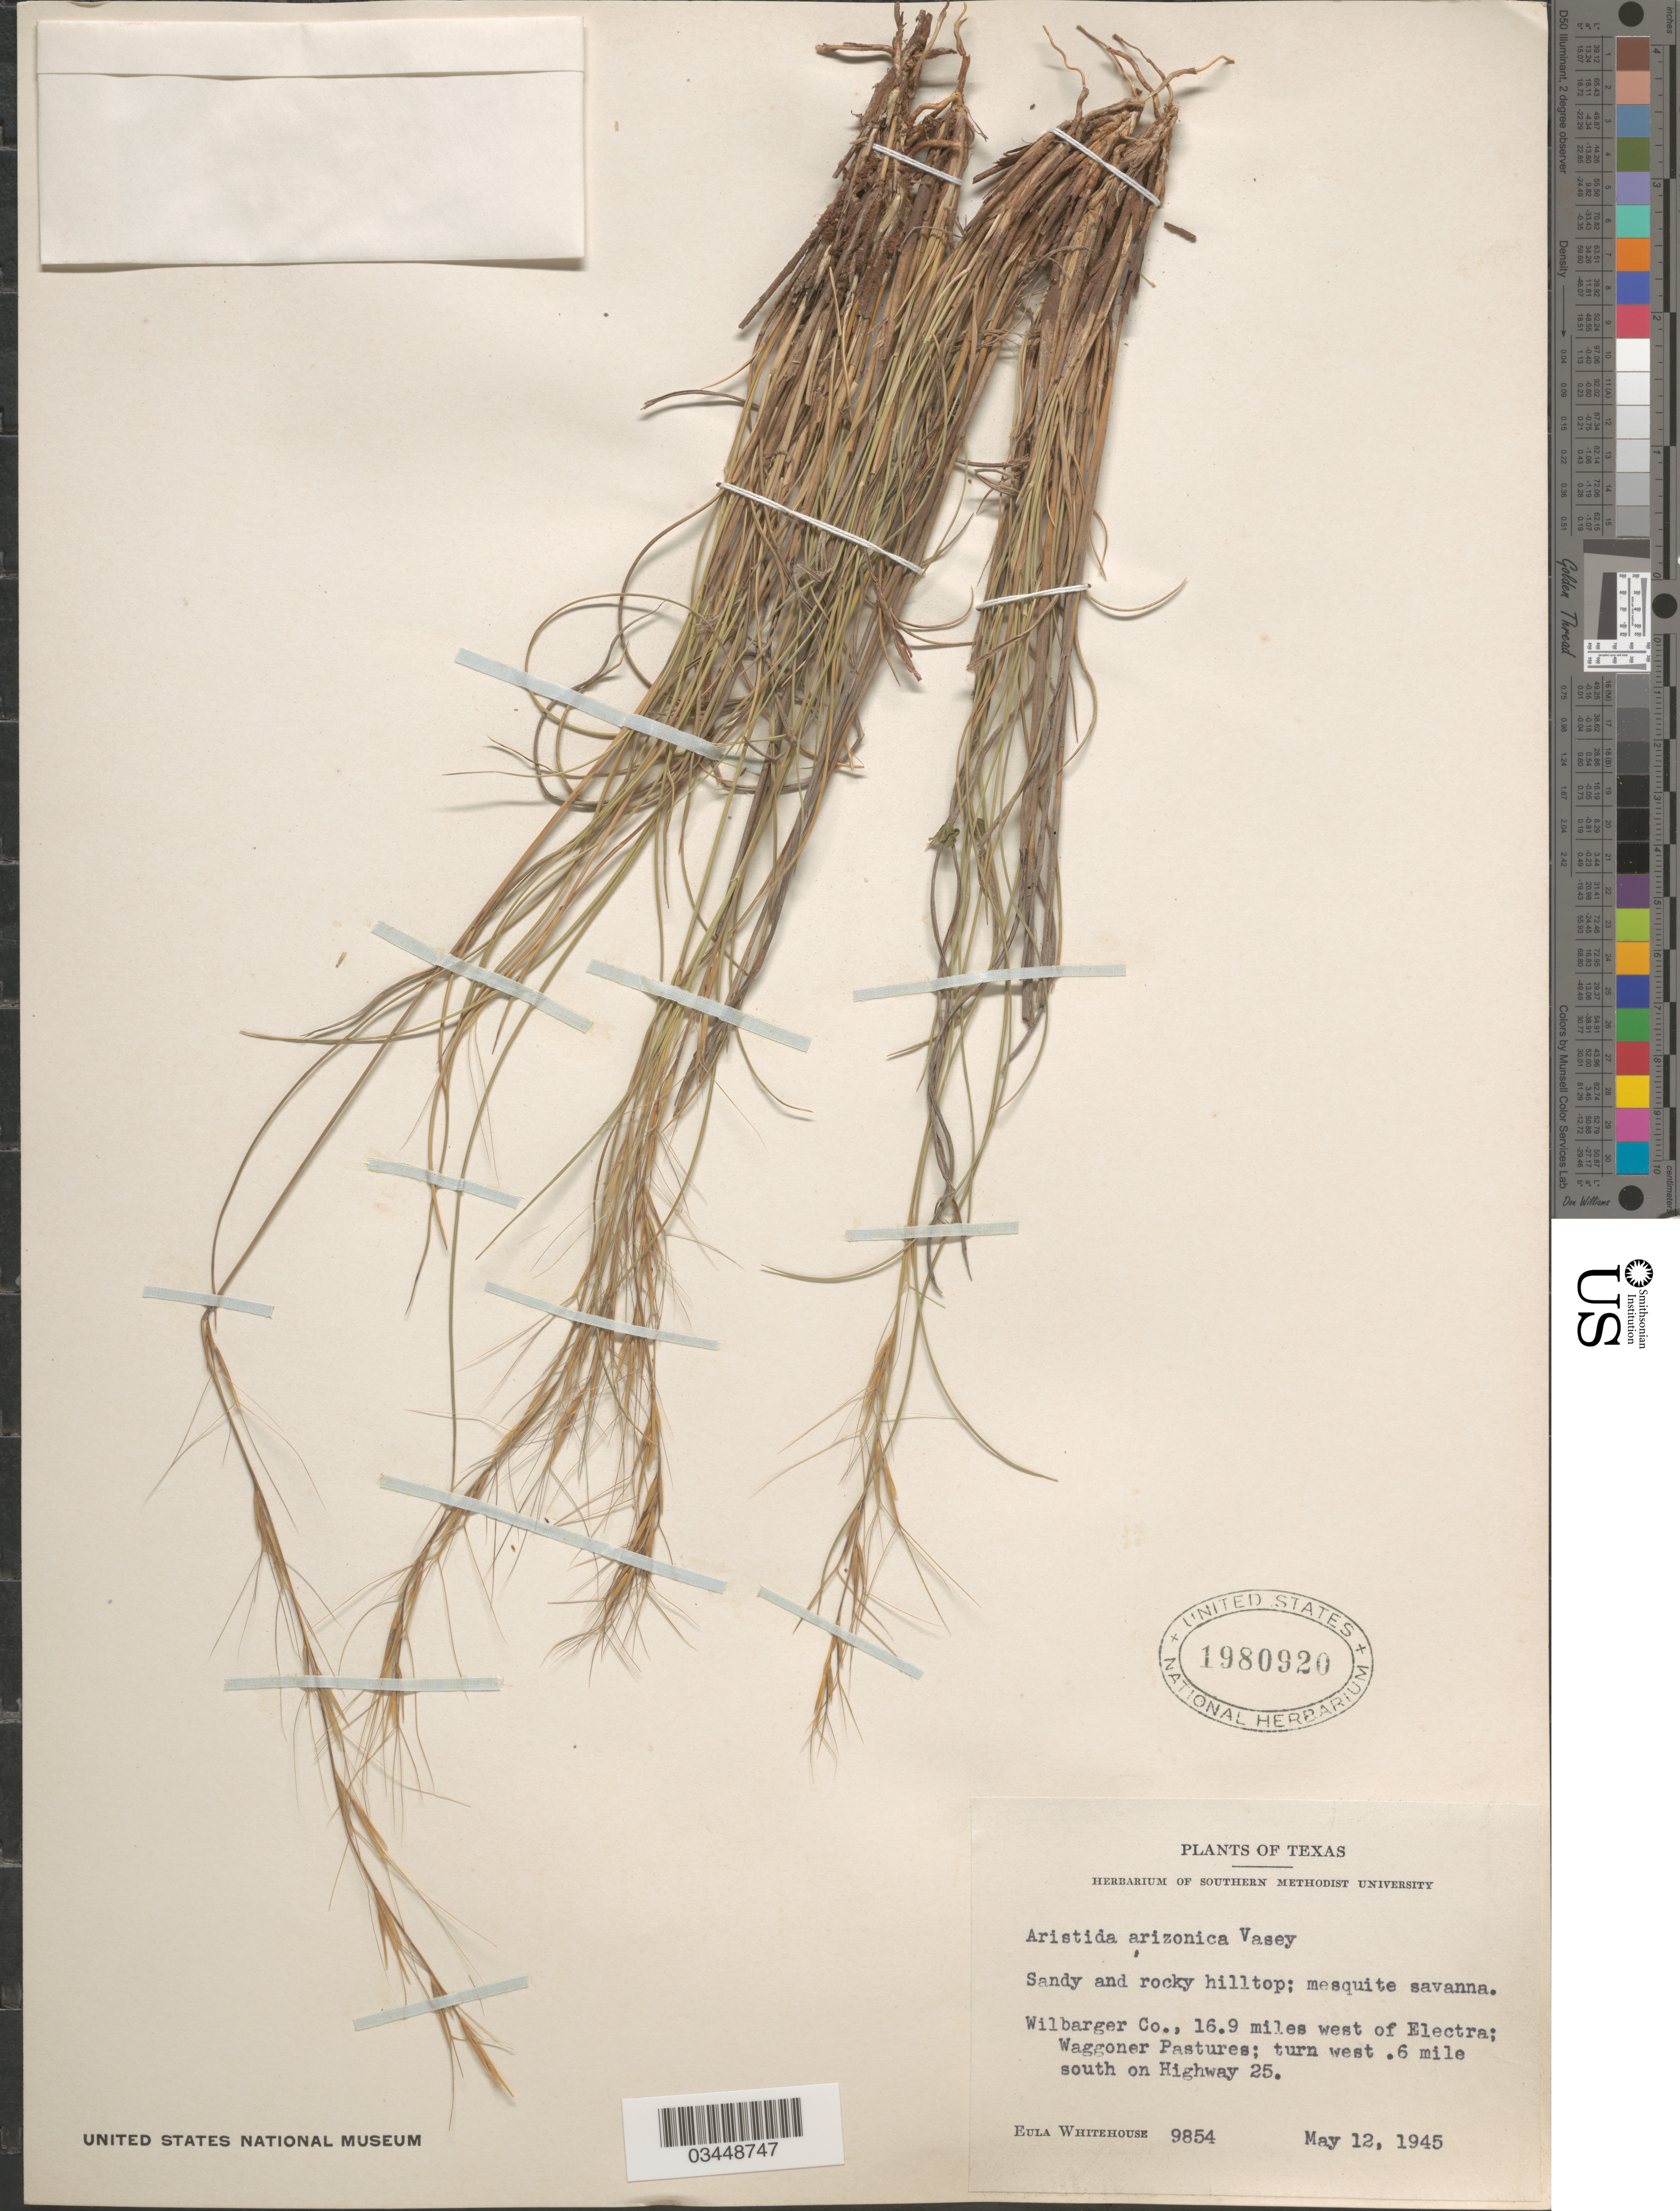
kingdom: Plantae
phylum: Tracheophyta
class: Liliopsida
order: Poales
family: Poaceae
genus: Aristida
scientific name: Aristida arizonica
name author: Vasey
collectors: E. Whitehouse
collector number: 9854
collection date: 1945-05-12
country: United States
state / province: Texas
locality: Sandy and rocky hilltop; mesquite savanna. Wilbarger Co., 16.9 miles west of Electra; Waggoner Pastures; turn west .6 mile south on Highway 25.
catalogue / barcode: US 1980920